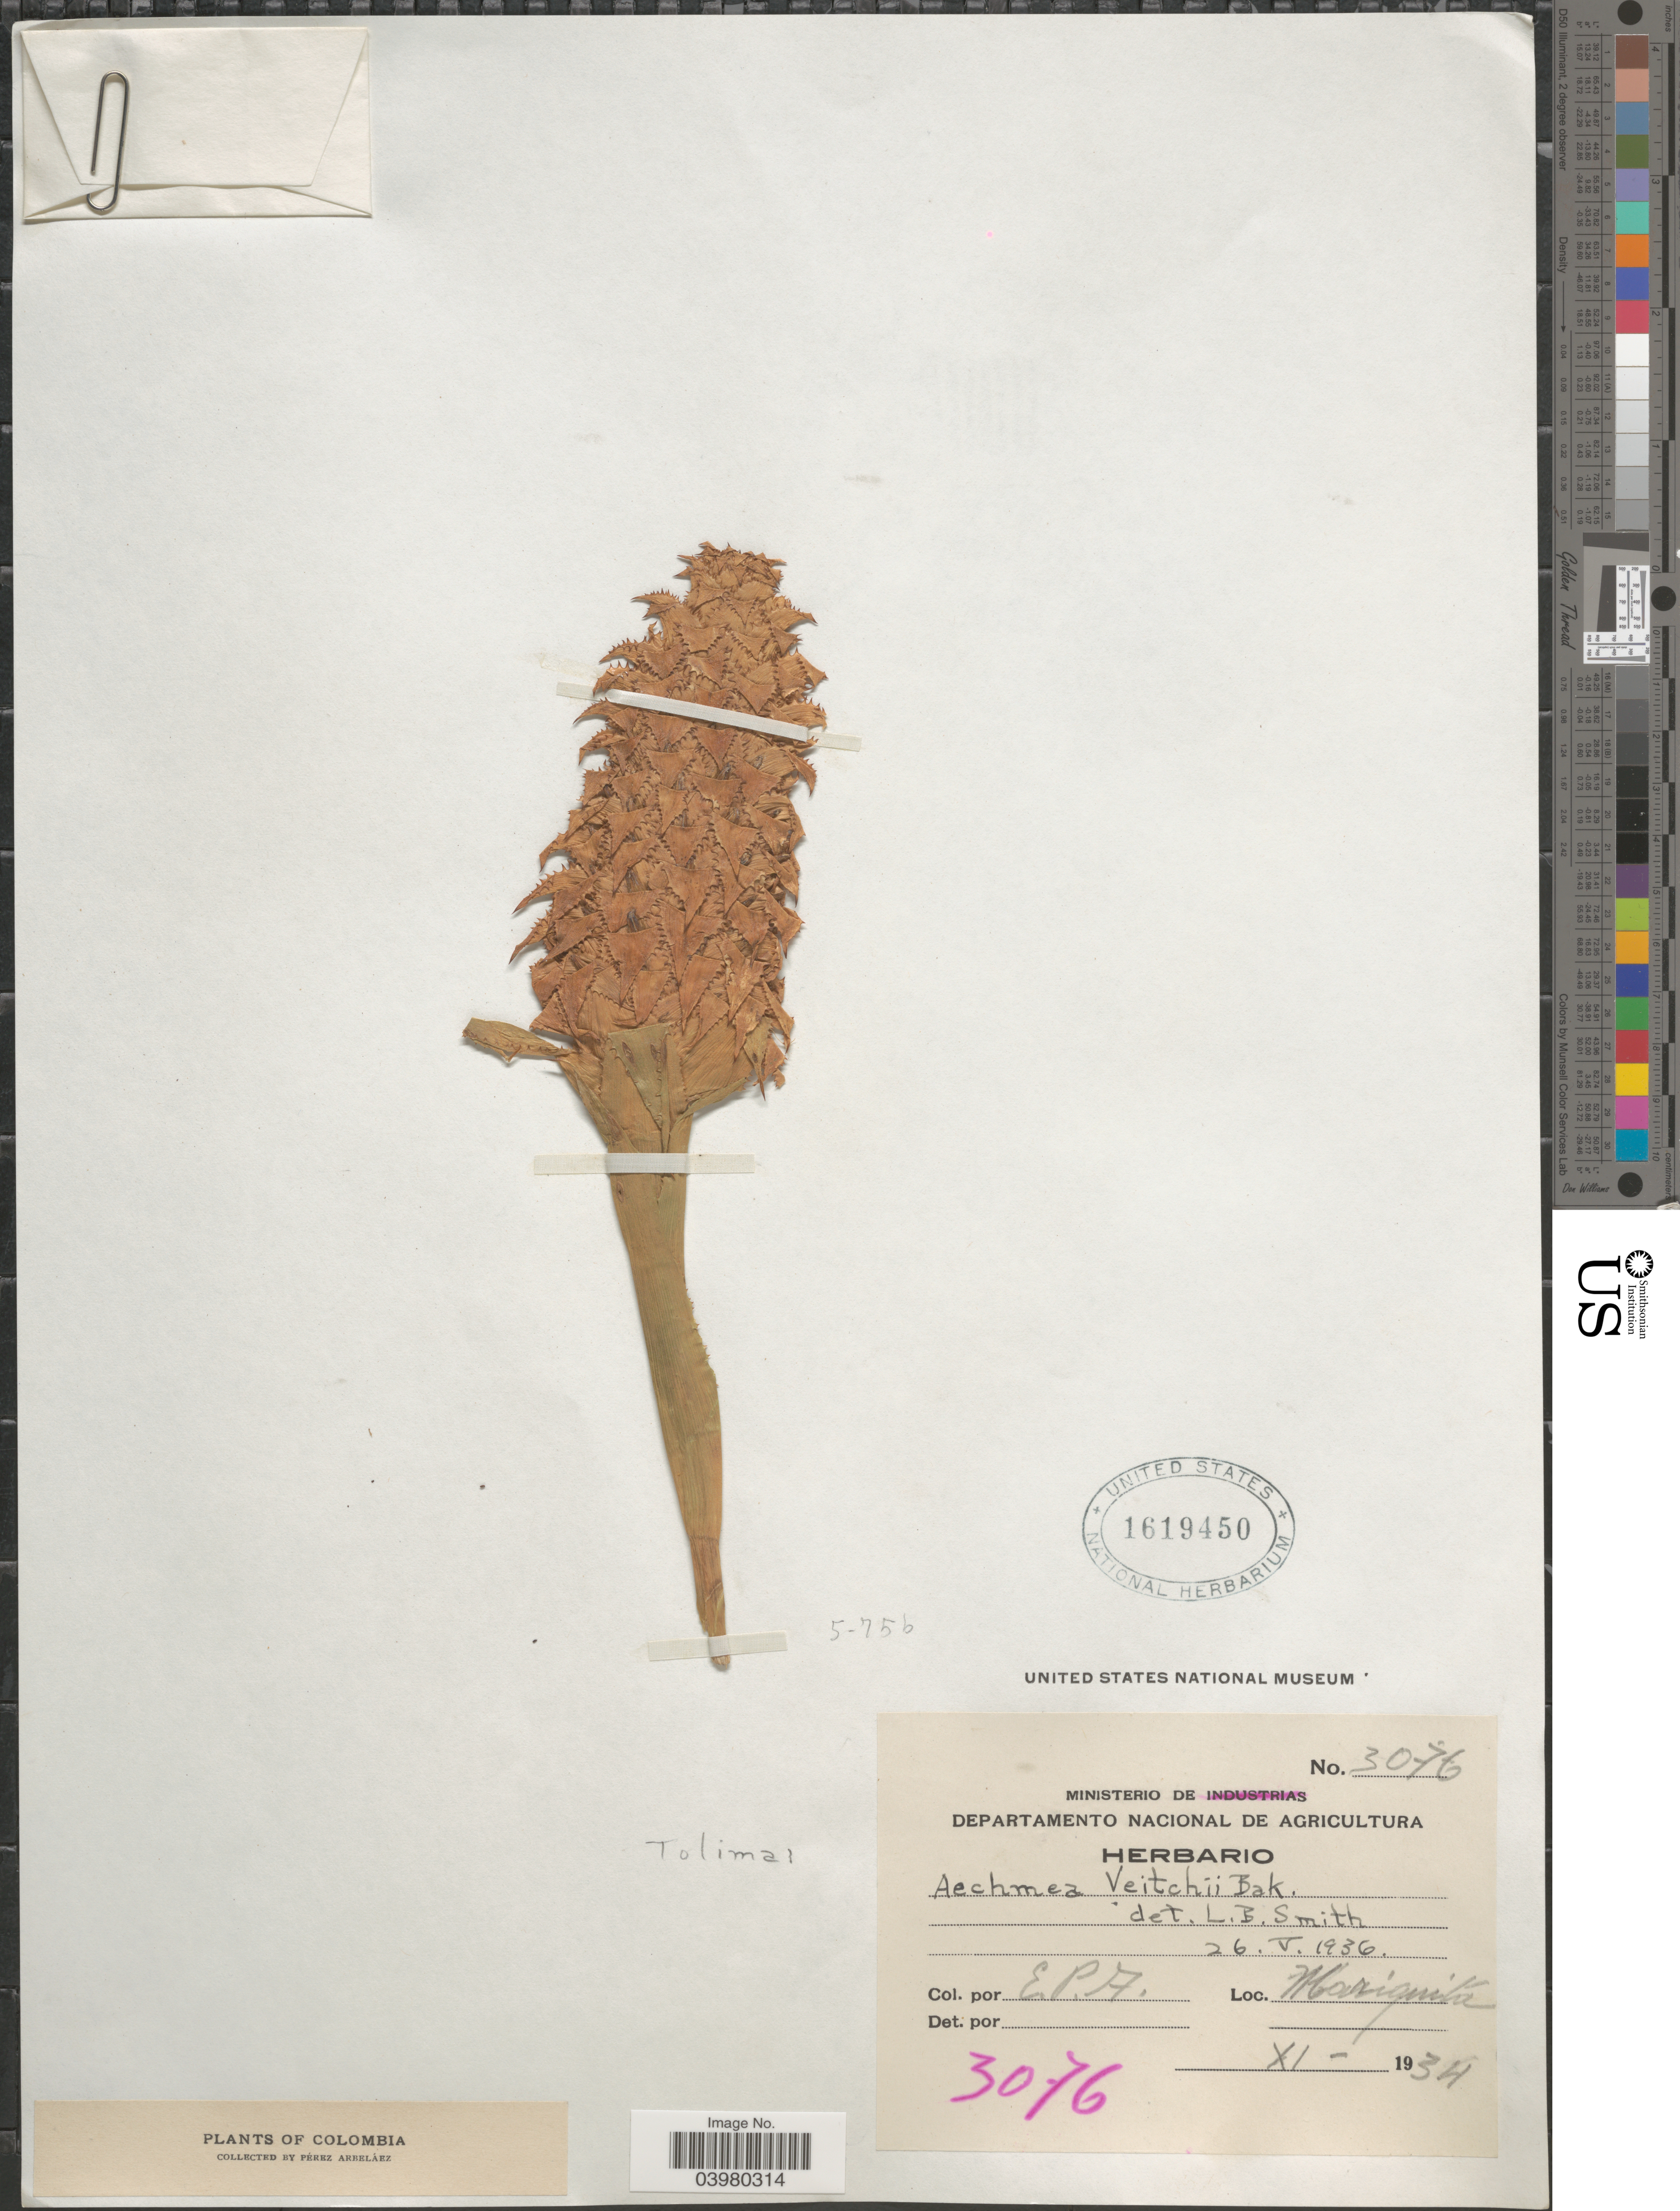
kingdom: Plantae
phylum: Tracheophyta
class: Liliopsida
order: Poales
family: Bromeliaceae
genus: Aechmea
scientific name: Aechmea veitchii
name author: Baker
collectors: E. Pérez Arbeláez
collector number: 3076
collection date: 1934-11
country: Colombia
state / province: Tolima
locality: Mariquita.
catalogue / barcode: US 1619450